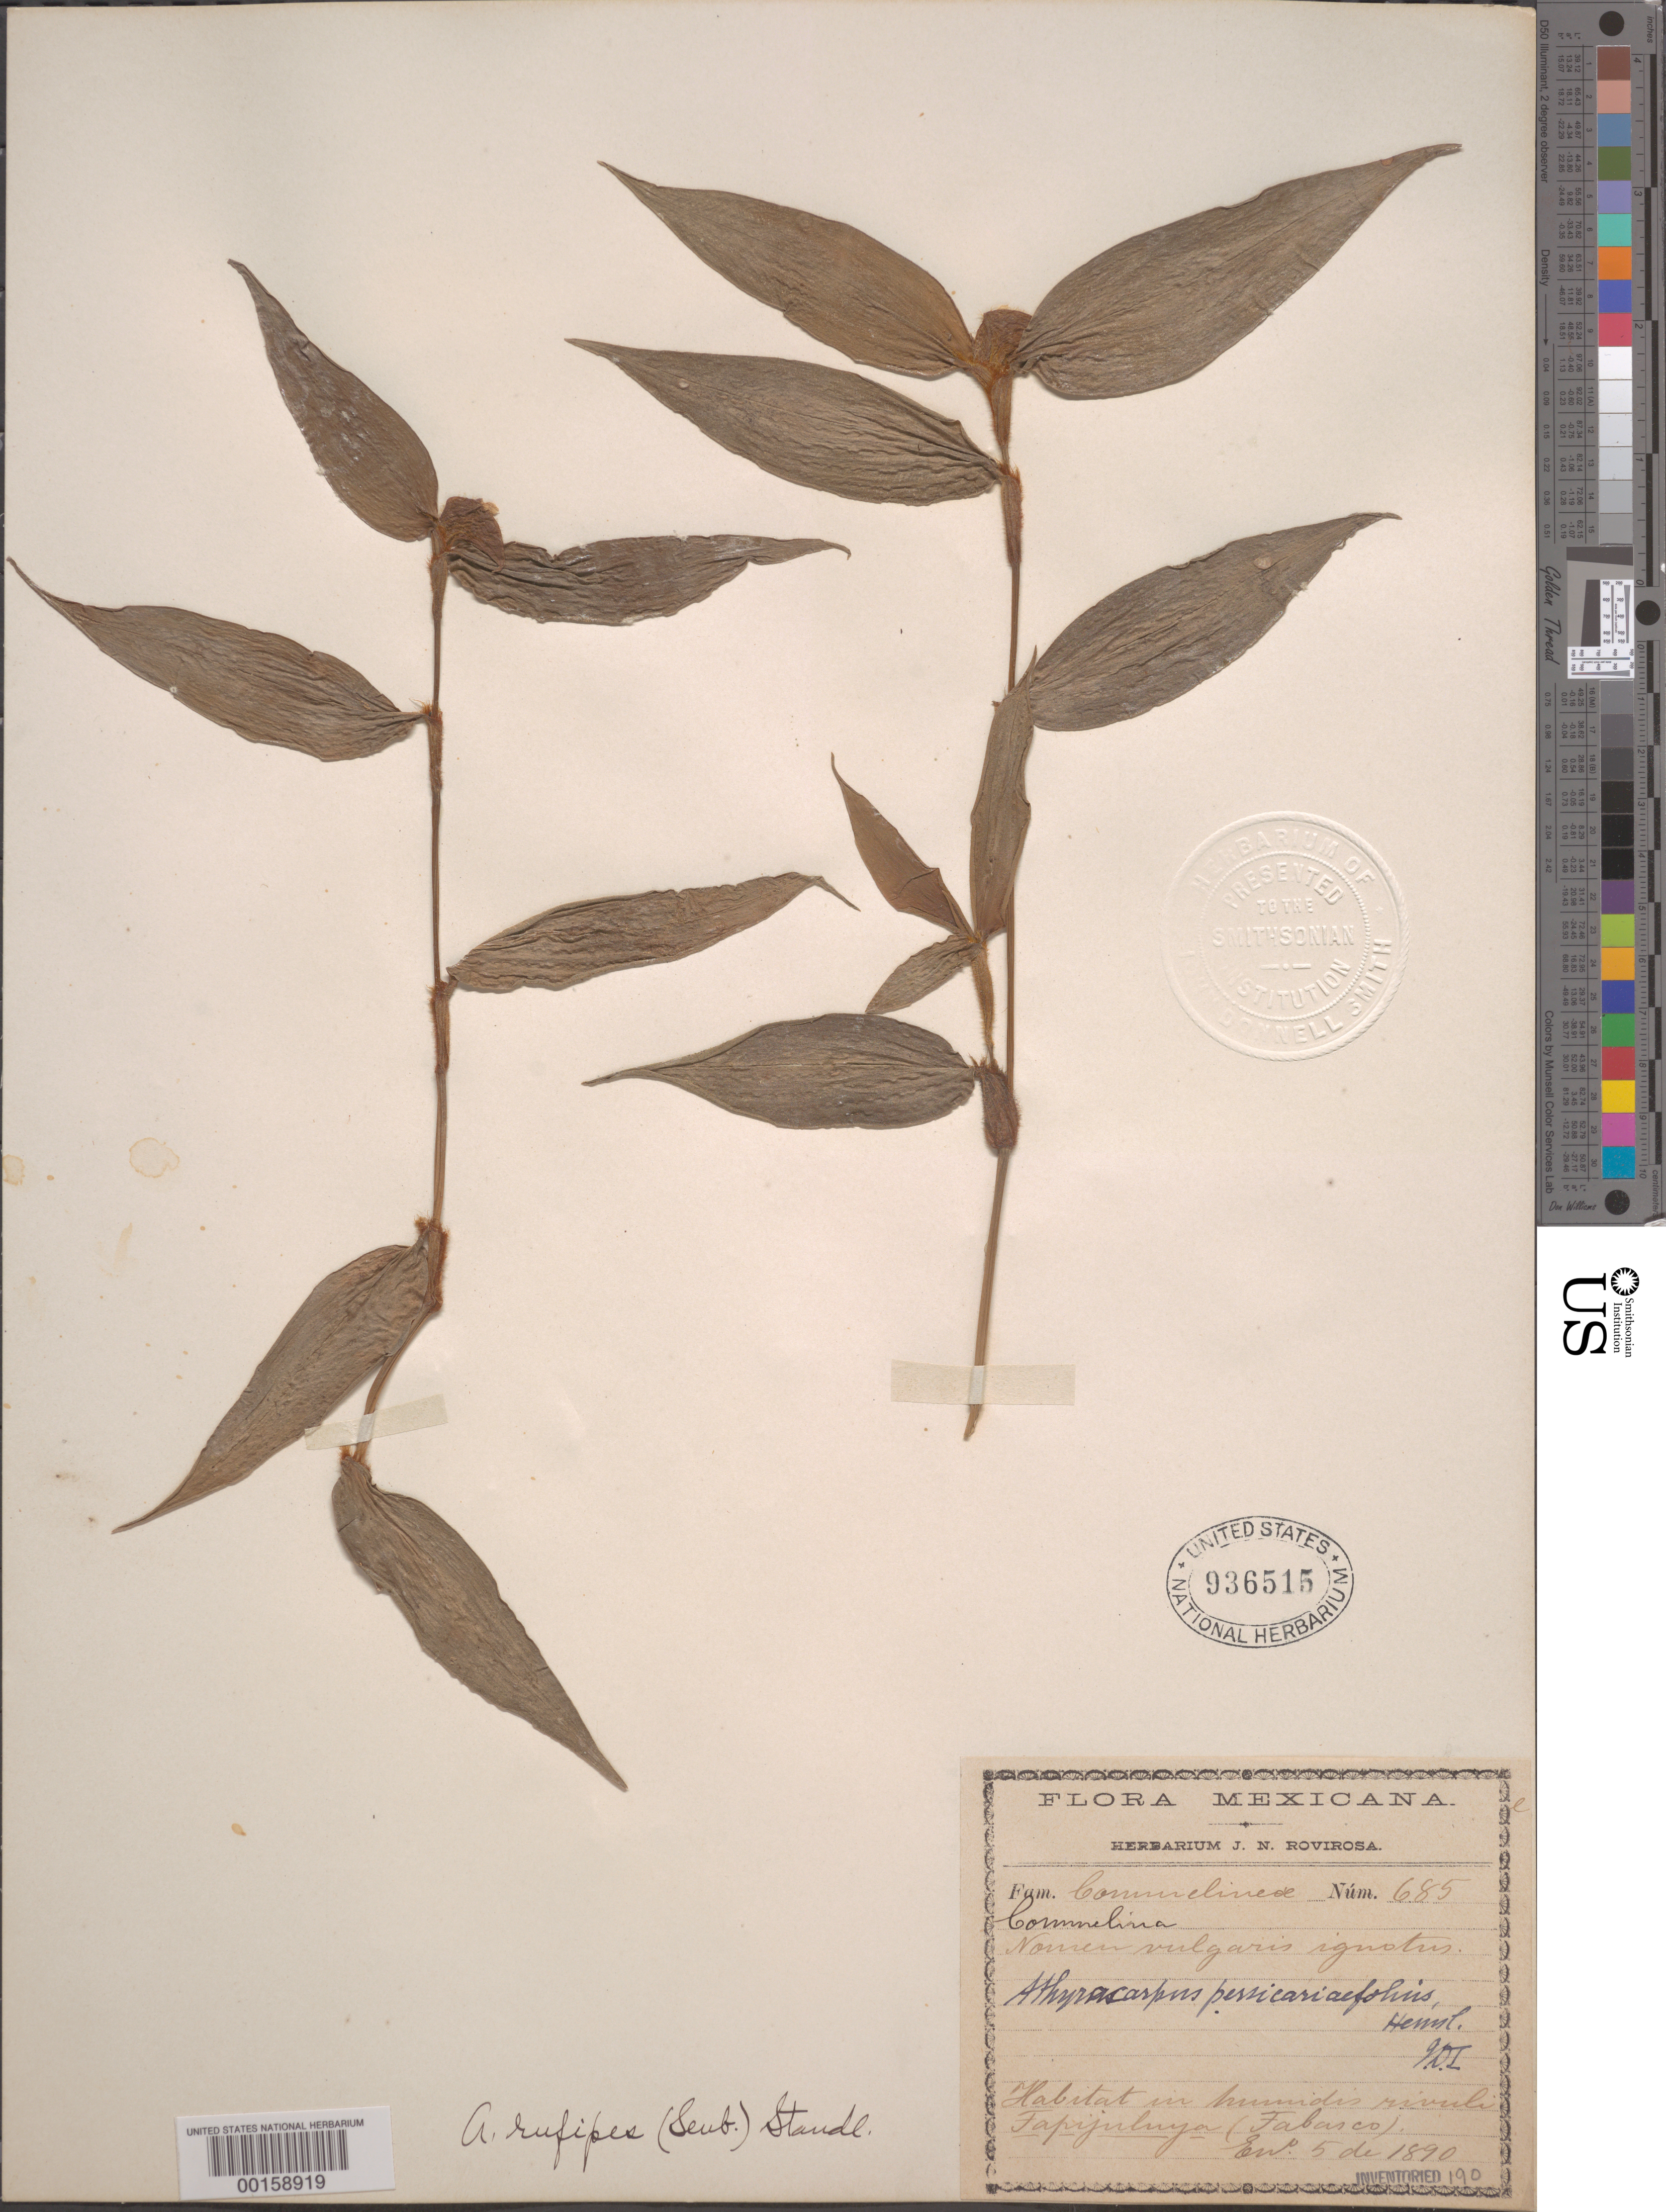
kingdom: Plantae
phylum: Tracheophyta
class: Liliopsida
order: Commelinales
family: Commelinaceae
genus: Commelina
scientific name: Commelina rufipes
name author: Seub.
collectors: J. N. Rovirosa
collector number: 685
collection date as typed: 05 Jan 1890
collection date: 1890-01-05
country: Mexico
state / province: Tabasco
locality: Tapijuluya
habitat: Moist soil; rivulet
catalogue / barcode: US 936515